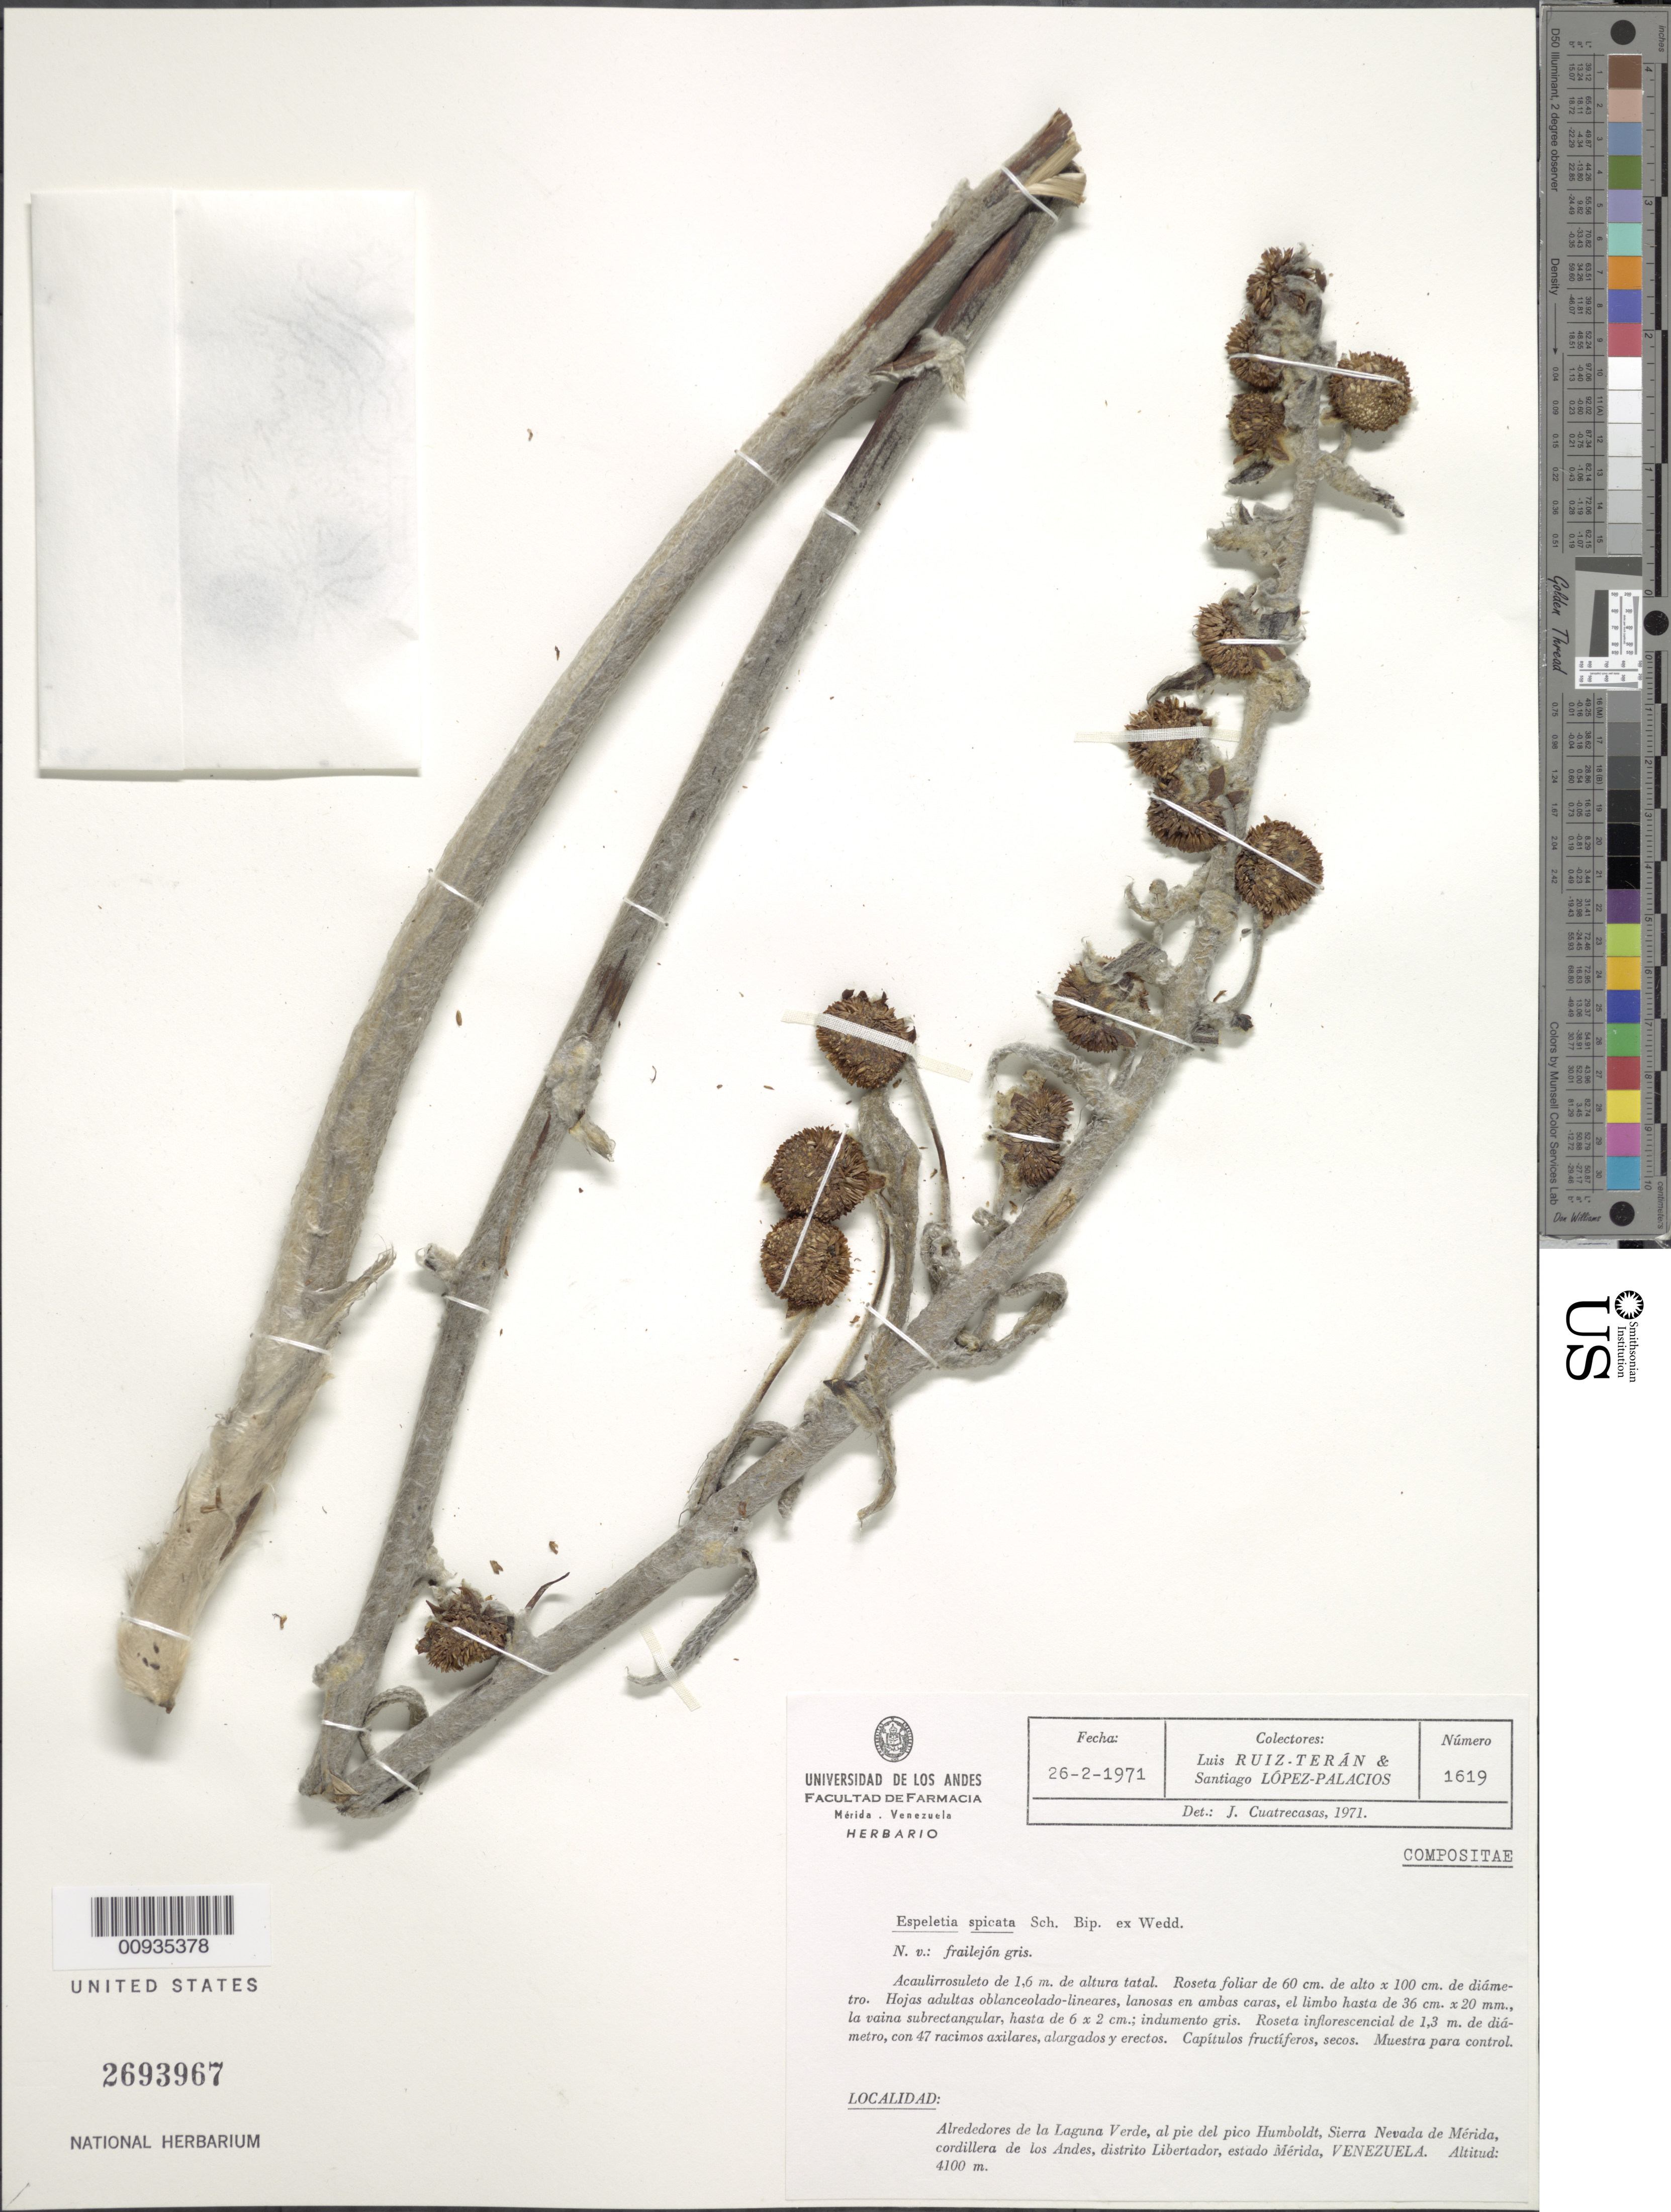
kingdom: Plantae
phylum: Tracheophyta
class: Magnoliopsida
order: Asterales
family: Asteraceae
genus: Coespeletia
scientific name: Coespeletia spicata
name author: (Sch. Bip. ex Wedd.) Cuatrec.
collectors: L. Teran & S. López-Palacios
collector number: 1619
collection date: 1971-02-26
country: Venezuela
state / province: Mérida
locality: Alrededores de la Laguna Verde, al pie del pico Humboldt, Sierra Nevada de Merida, coridllera de los Andes, distrito Libertador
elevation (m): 4100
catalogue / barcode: US 2693967